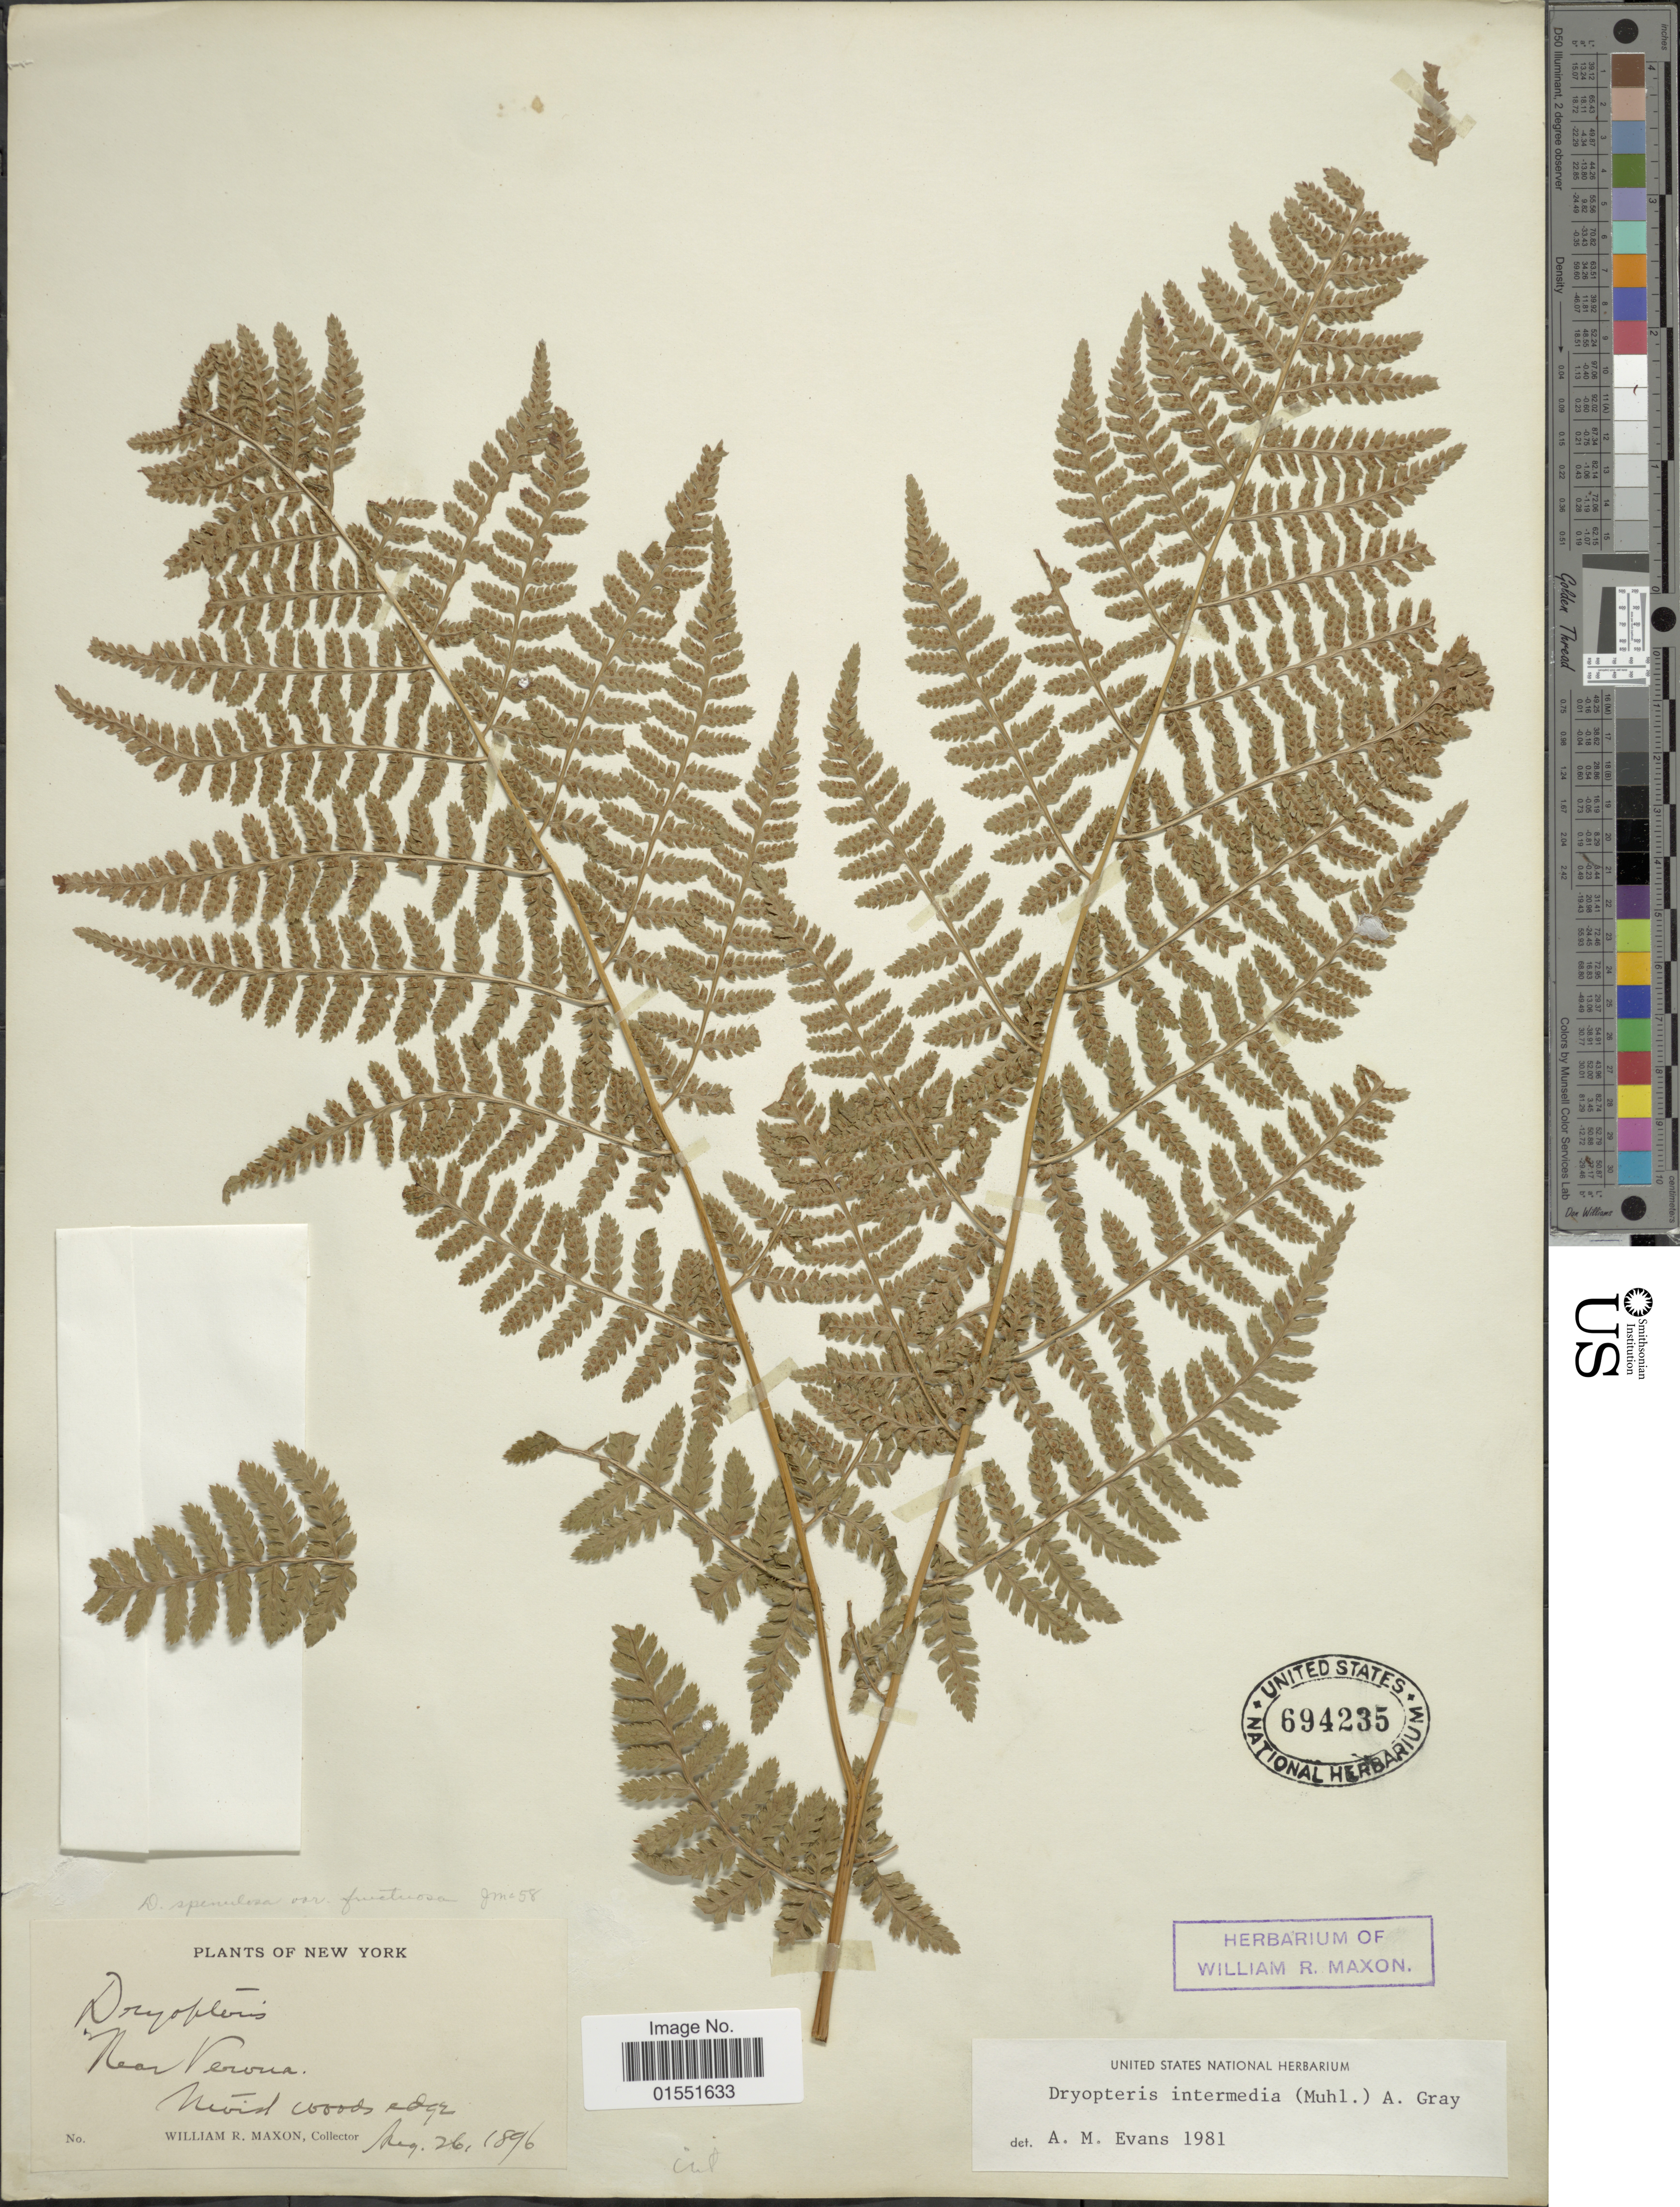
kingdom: Plantae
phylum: Tracheophyta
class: Polypodiopsida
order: Polypodiales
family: Dryopteridaceae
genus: Dryopteris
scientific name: Dryopteris intermedia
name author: (Muhl.) A. Gray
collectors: W. R. Maxon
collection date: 1896-08-26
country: United States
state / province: New York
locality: Near Verona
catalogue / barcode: US 694235